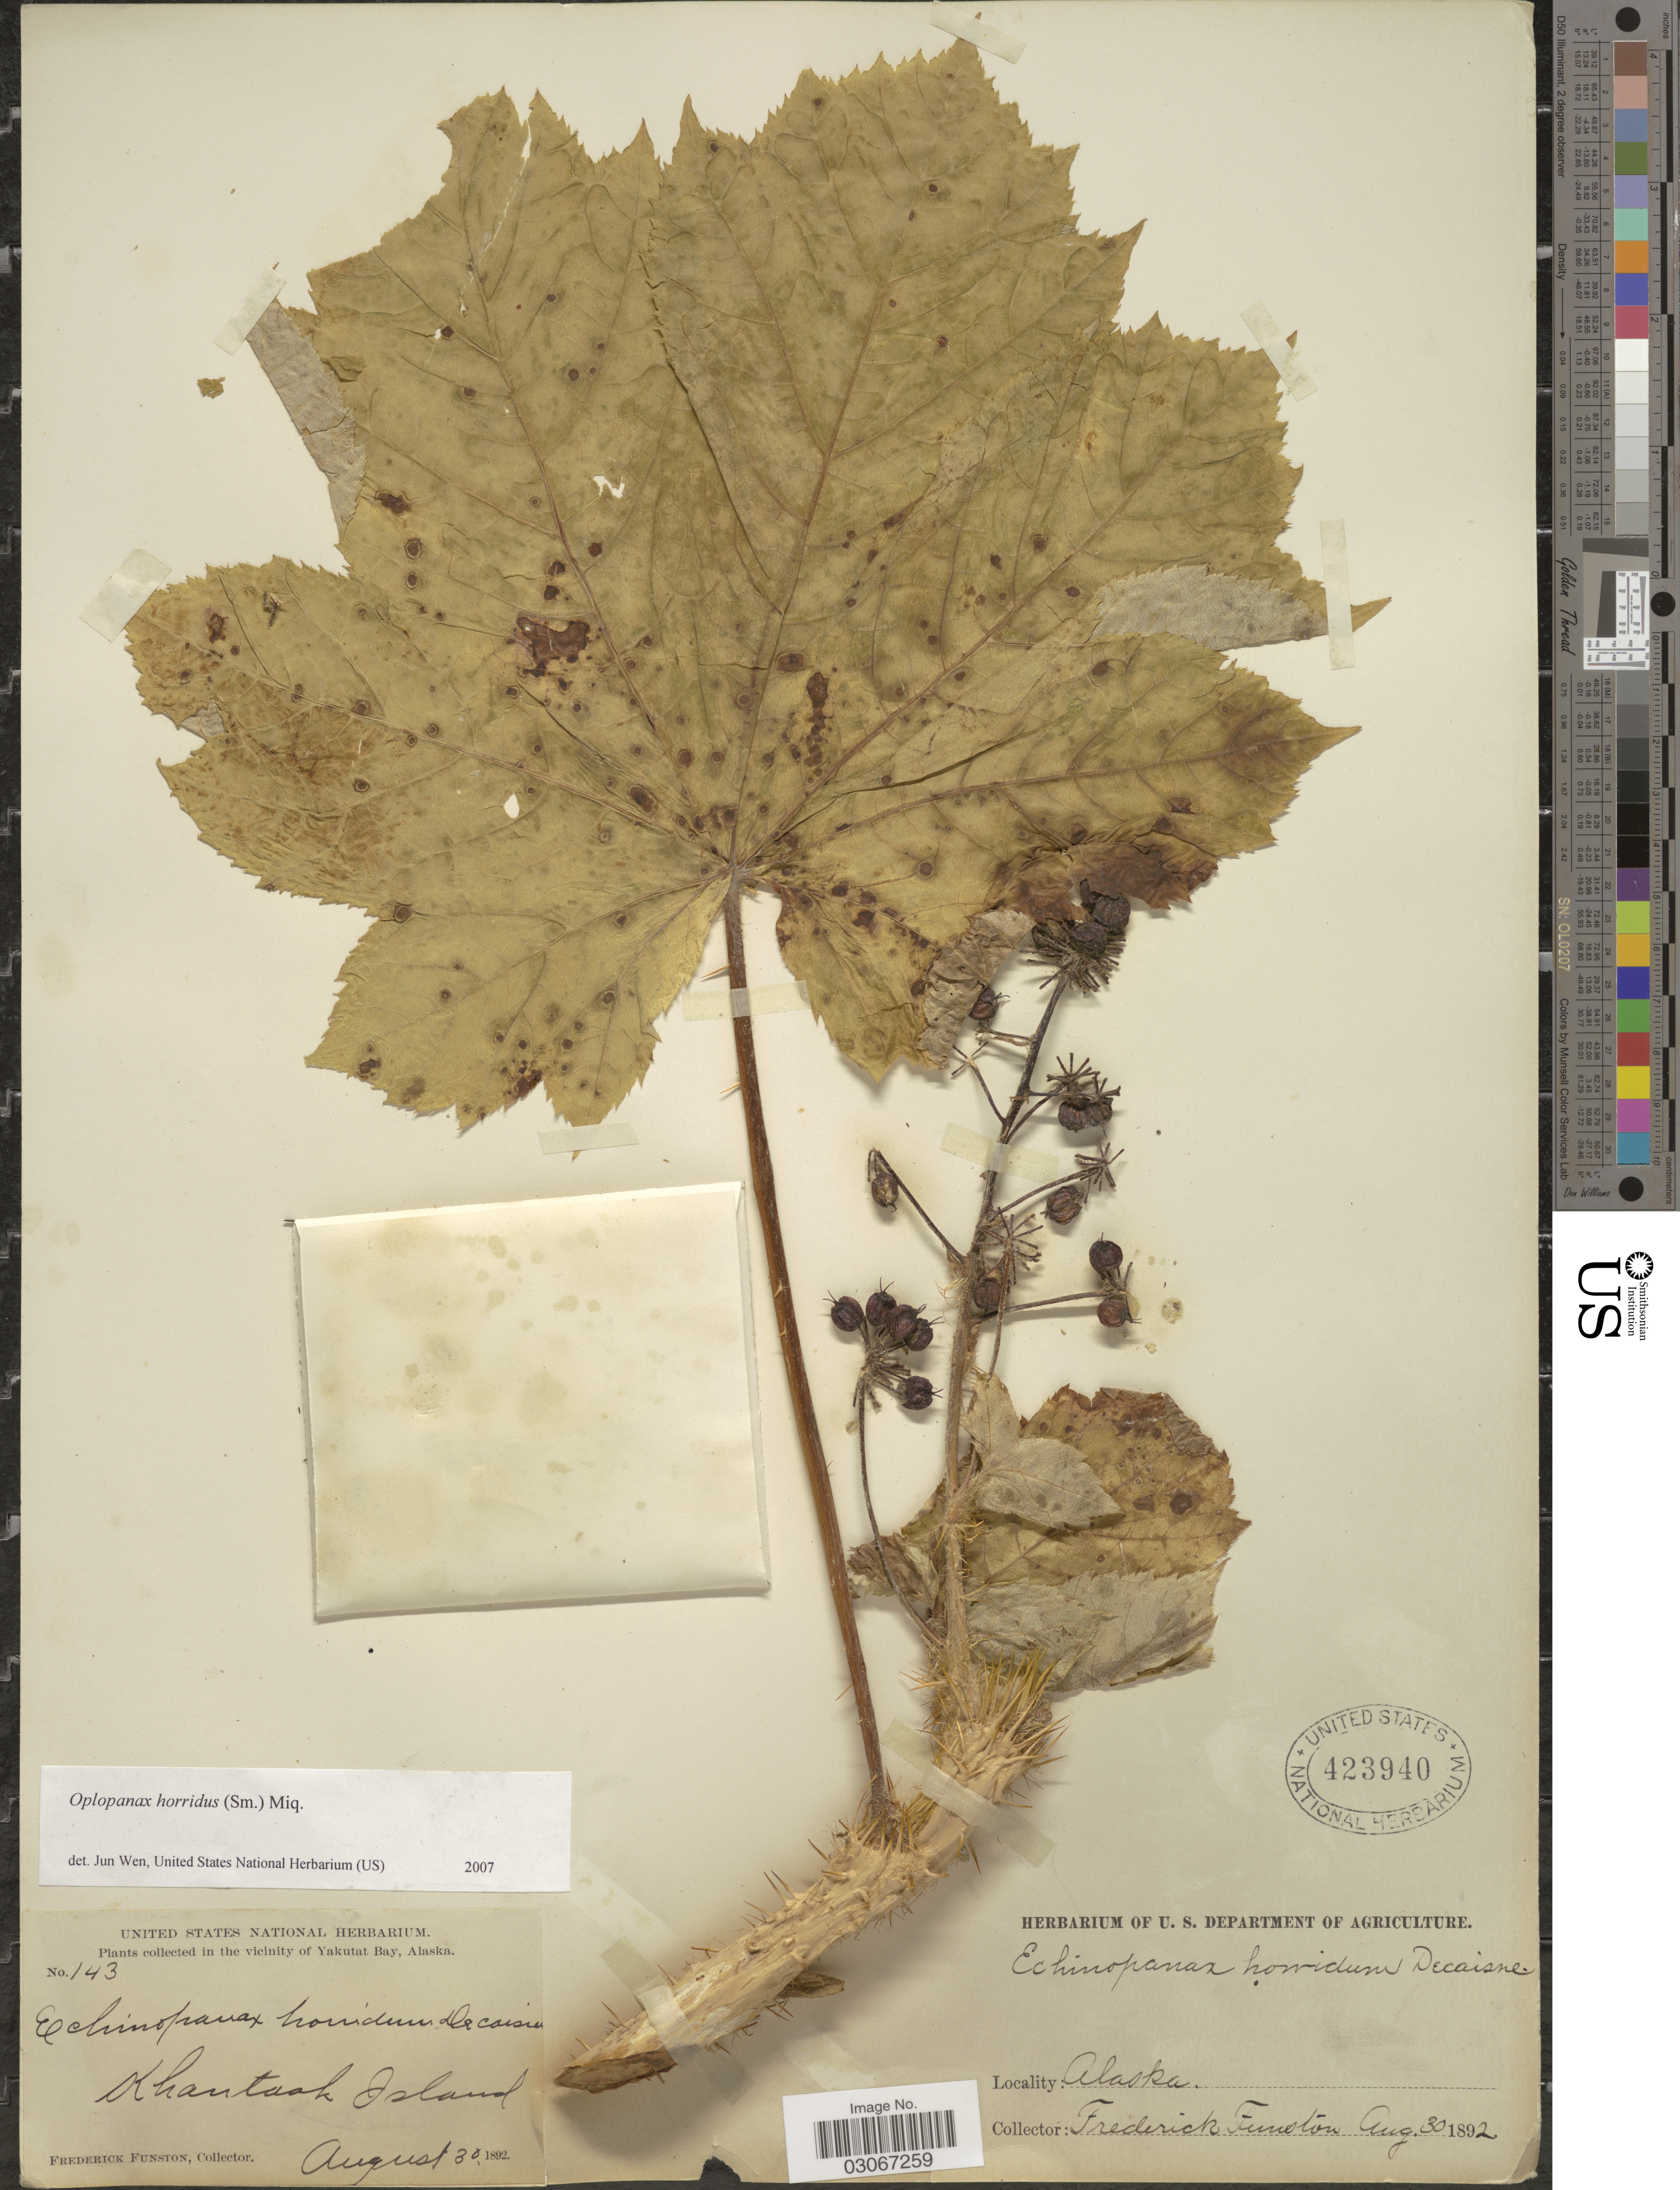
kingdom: Plantae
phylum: Tracheophyta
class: Magnoliopsida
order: Apiales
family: Apiaceae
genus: Opopanax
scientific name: Opopanax horridus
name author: Miq. ex Dippel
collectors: F. Funston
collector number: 143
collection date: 1892-08-30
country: United States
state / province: Alaska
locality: In the vicinity of Yakutat Bay, Khantaok Island.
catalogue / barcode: US 423940